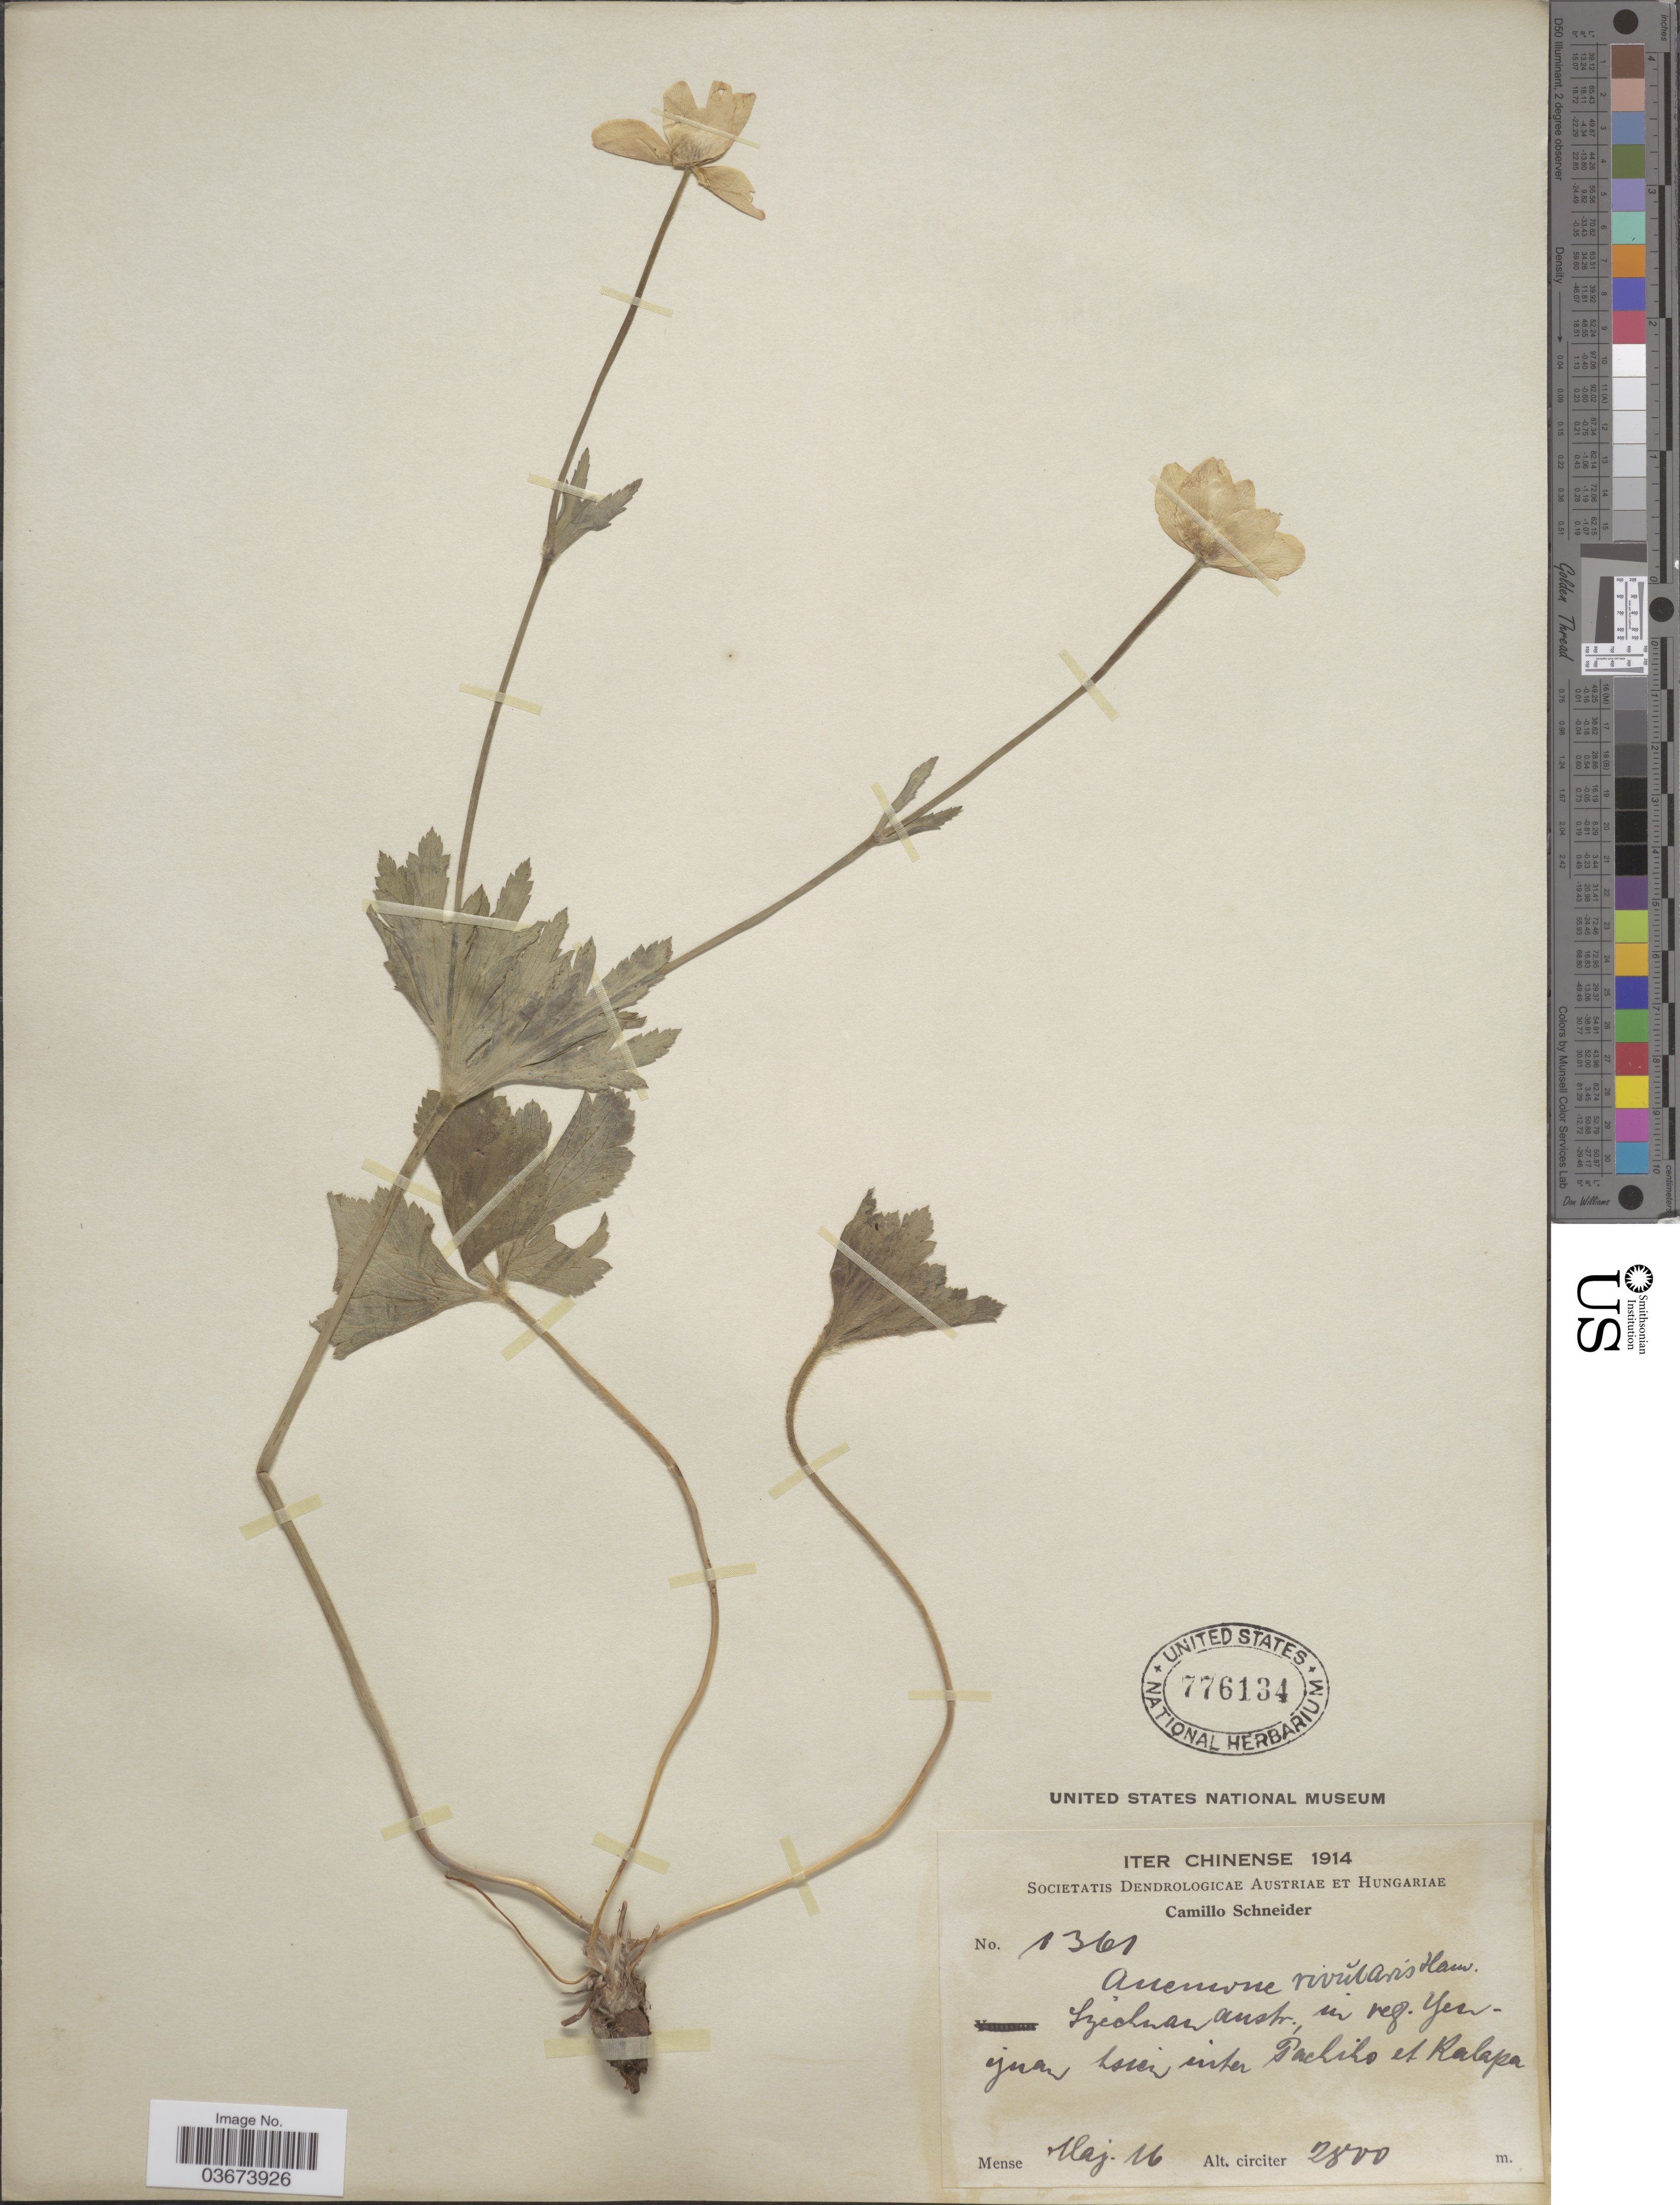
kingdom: Plantae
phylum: Tracheophyta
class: Magnoliopsida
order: Ranunculales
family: Ranunculaceae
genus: Anemone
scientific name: Anemone rivularis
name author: Buch.-Ham. ex DC.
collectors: C. K. Schneider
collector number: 1361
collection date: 1914-05-16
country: China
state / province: Sichuan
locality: Iter Chinense. Szichuan Austr., in reg. Yenjuan [interpreted] hosein [interpreted] inter Pachiho et Ralapa.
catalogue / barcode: US 776134